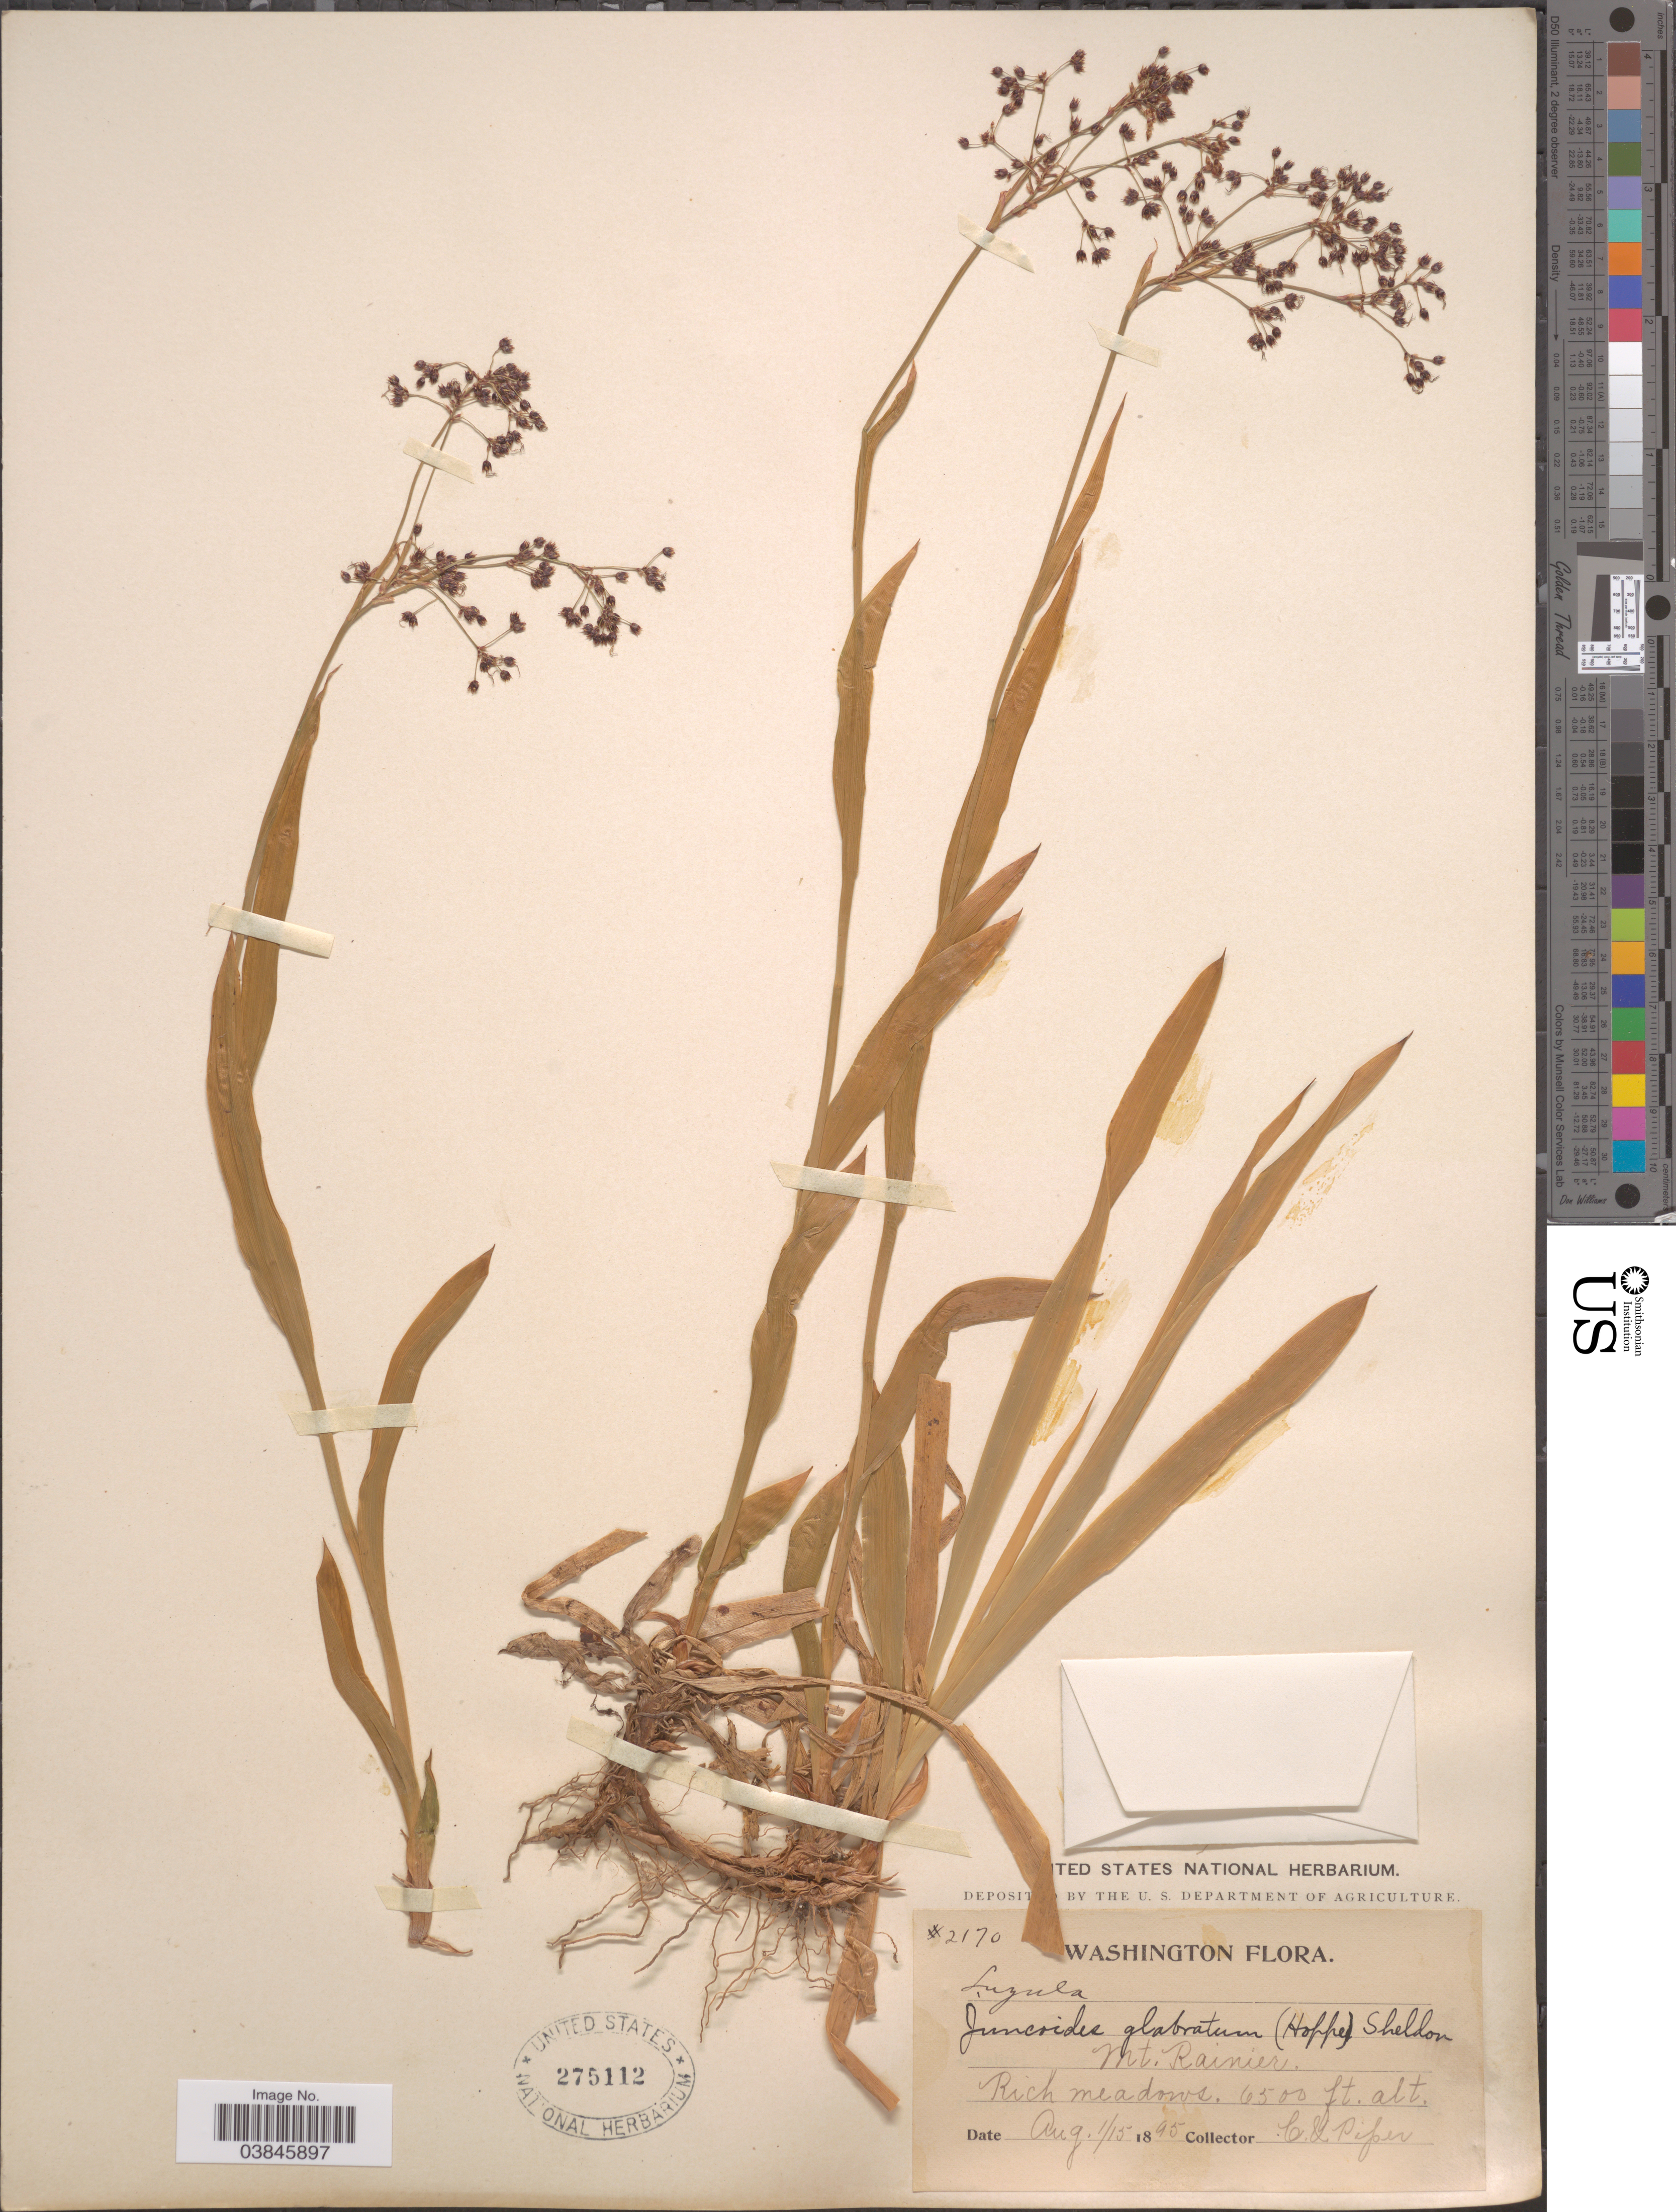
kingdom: Plantae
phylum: Tracheophyta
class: Liliopsida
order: Poales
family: Juncaceae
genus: Luzula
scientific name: Luzula glabrata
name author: (Hoppe) Desv.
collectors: C. V. Piper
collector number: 2170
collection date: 1895-08-01/1895-08-15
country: United States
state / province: Washington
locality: Mt. Rainier.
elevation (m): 1981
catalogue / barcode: US 275112